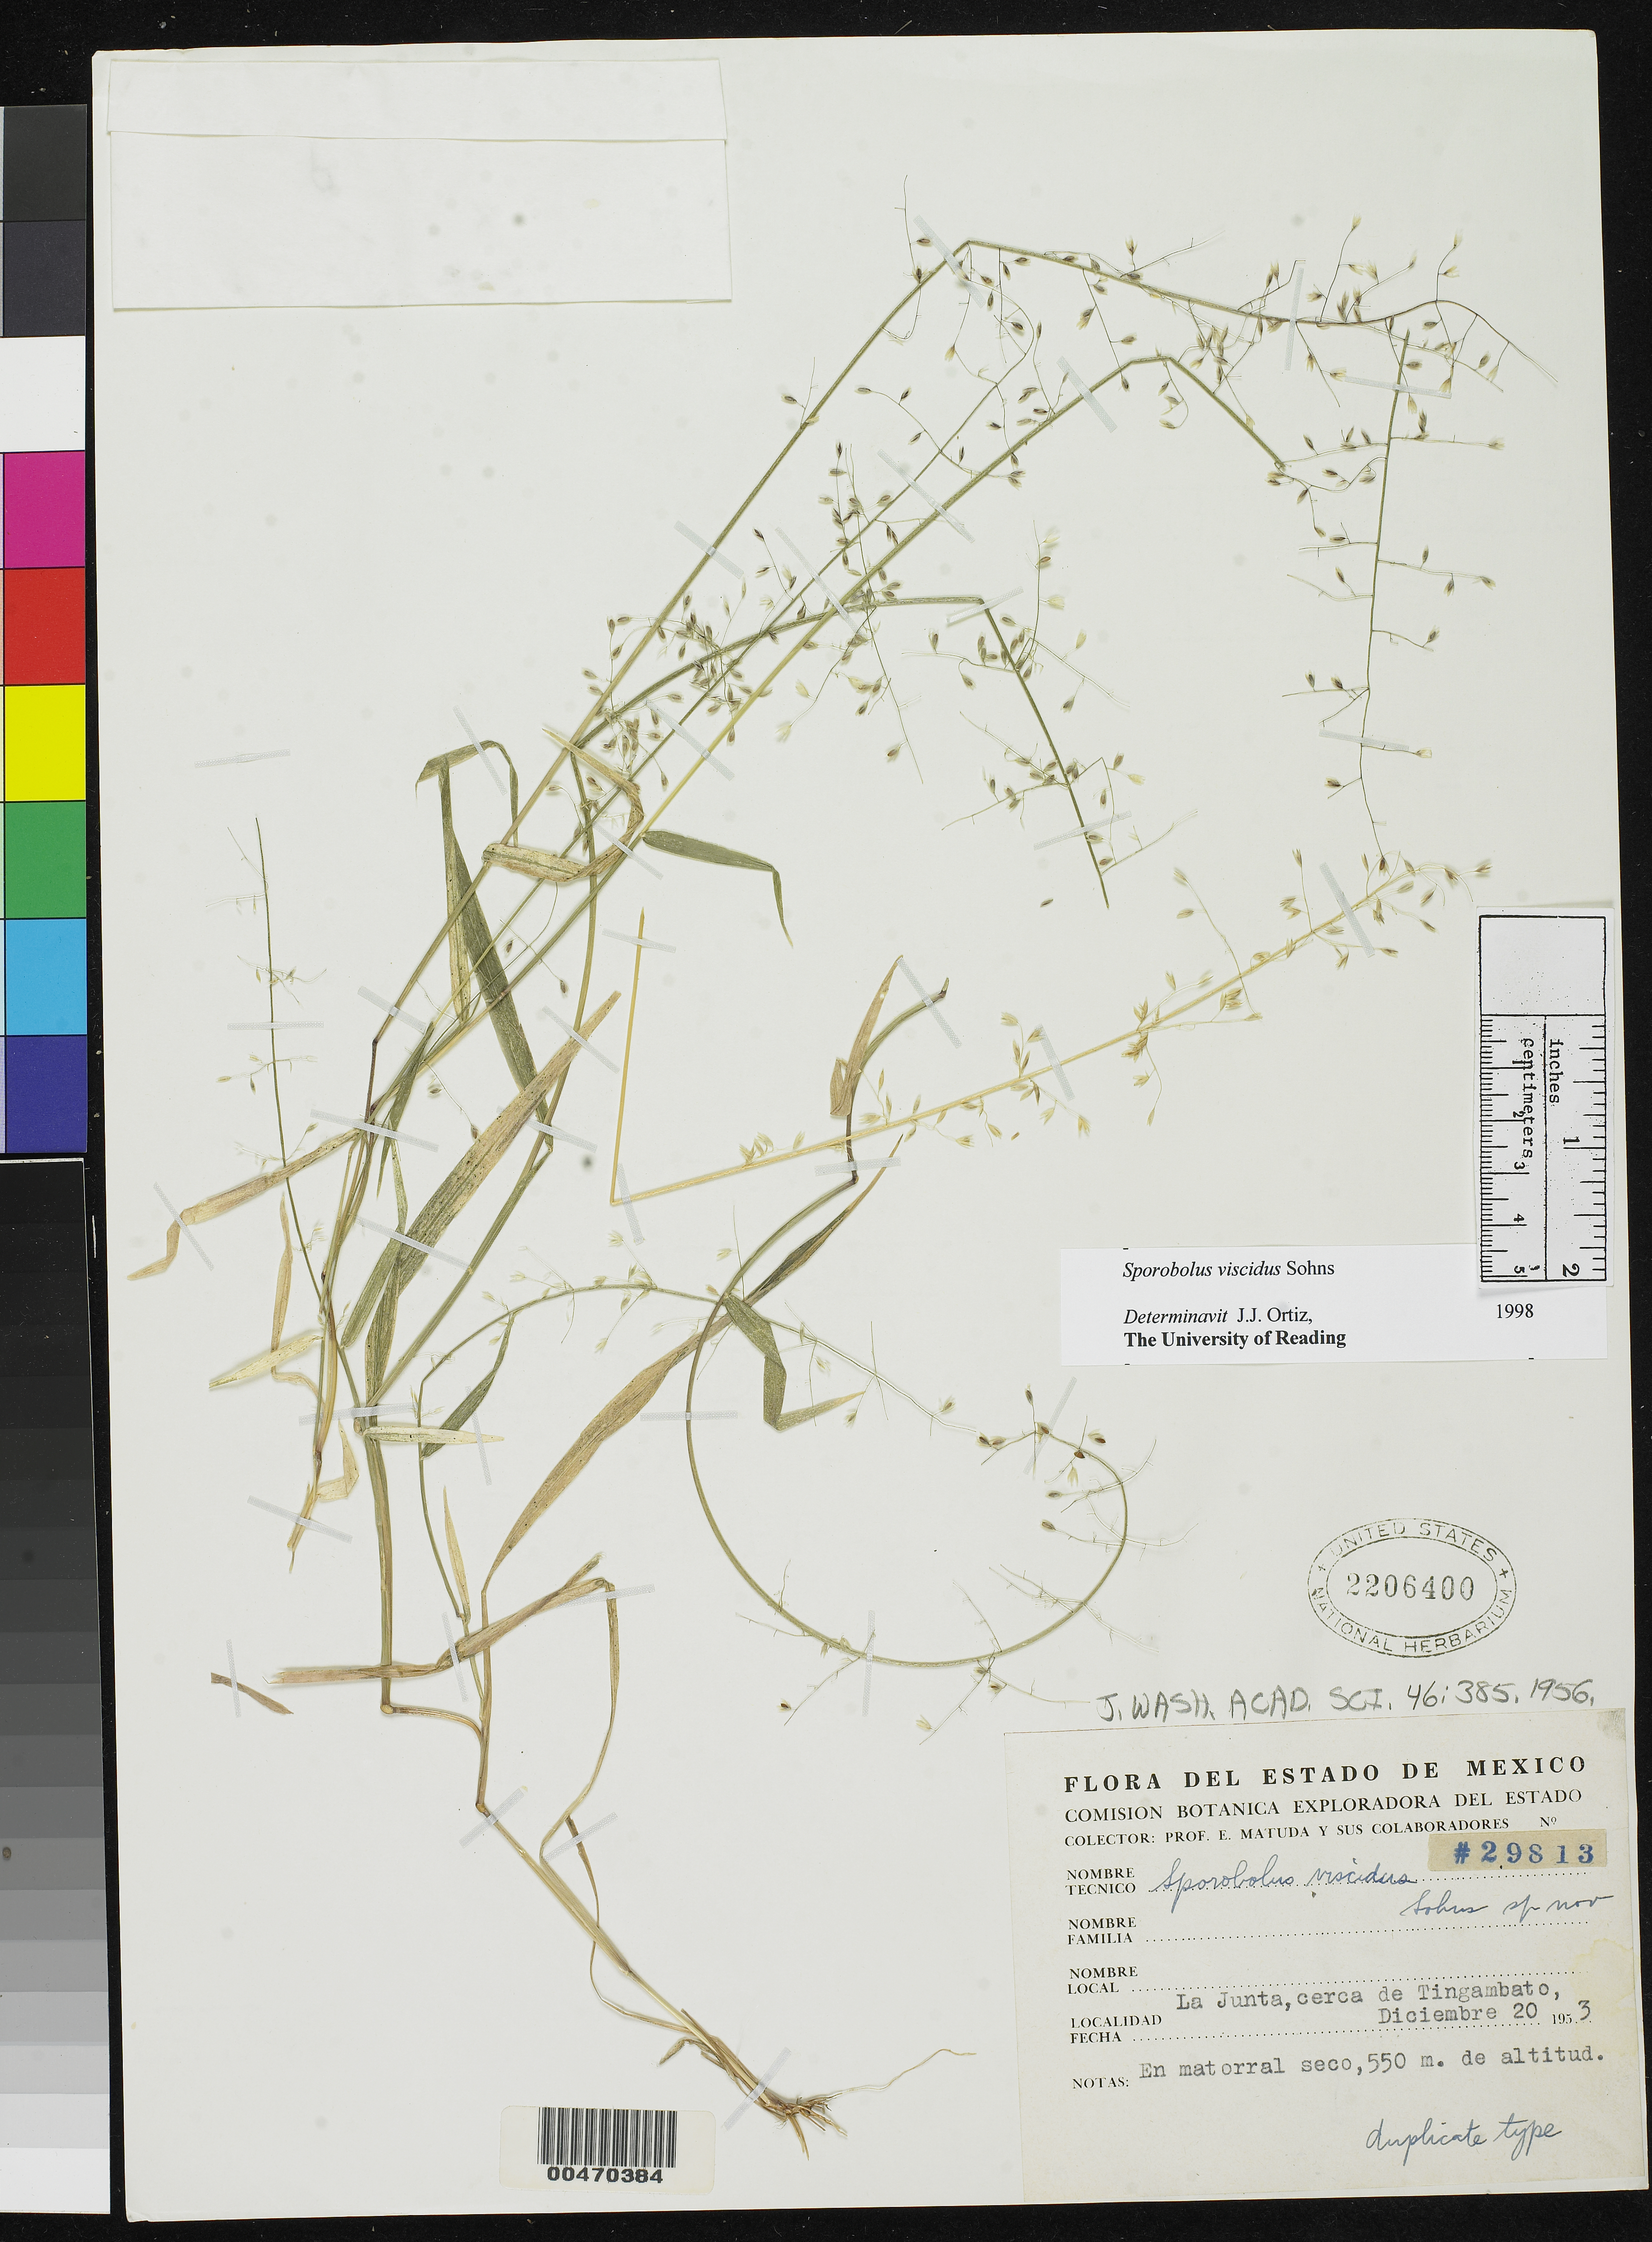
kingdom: Plantae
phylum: Tracheophyta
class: Liliopsida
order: Poales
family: Poaceae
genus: Sporobolus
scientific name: Sporobolus viscidus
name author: Sohns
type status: Isotype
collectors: E. Matuda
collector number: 29813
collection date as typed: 20 Dec 1953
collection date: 1953-12-20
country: Mexico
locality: La Junta, cerca de Tingambato.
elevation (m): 550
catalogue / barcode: US 2206400